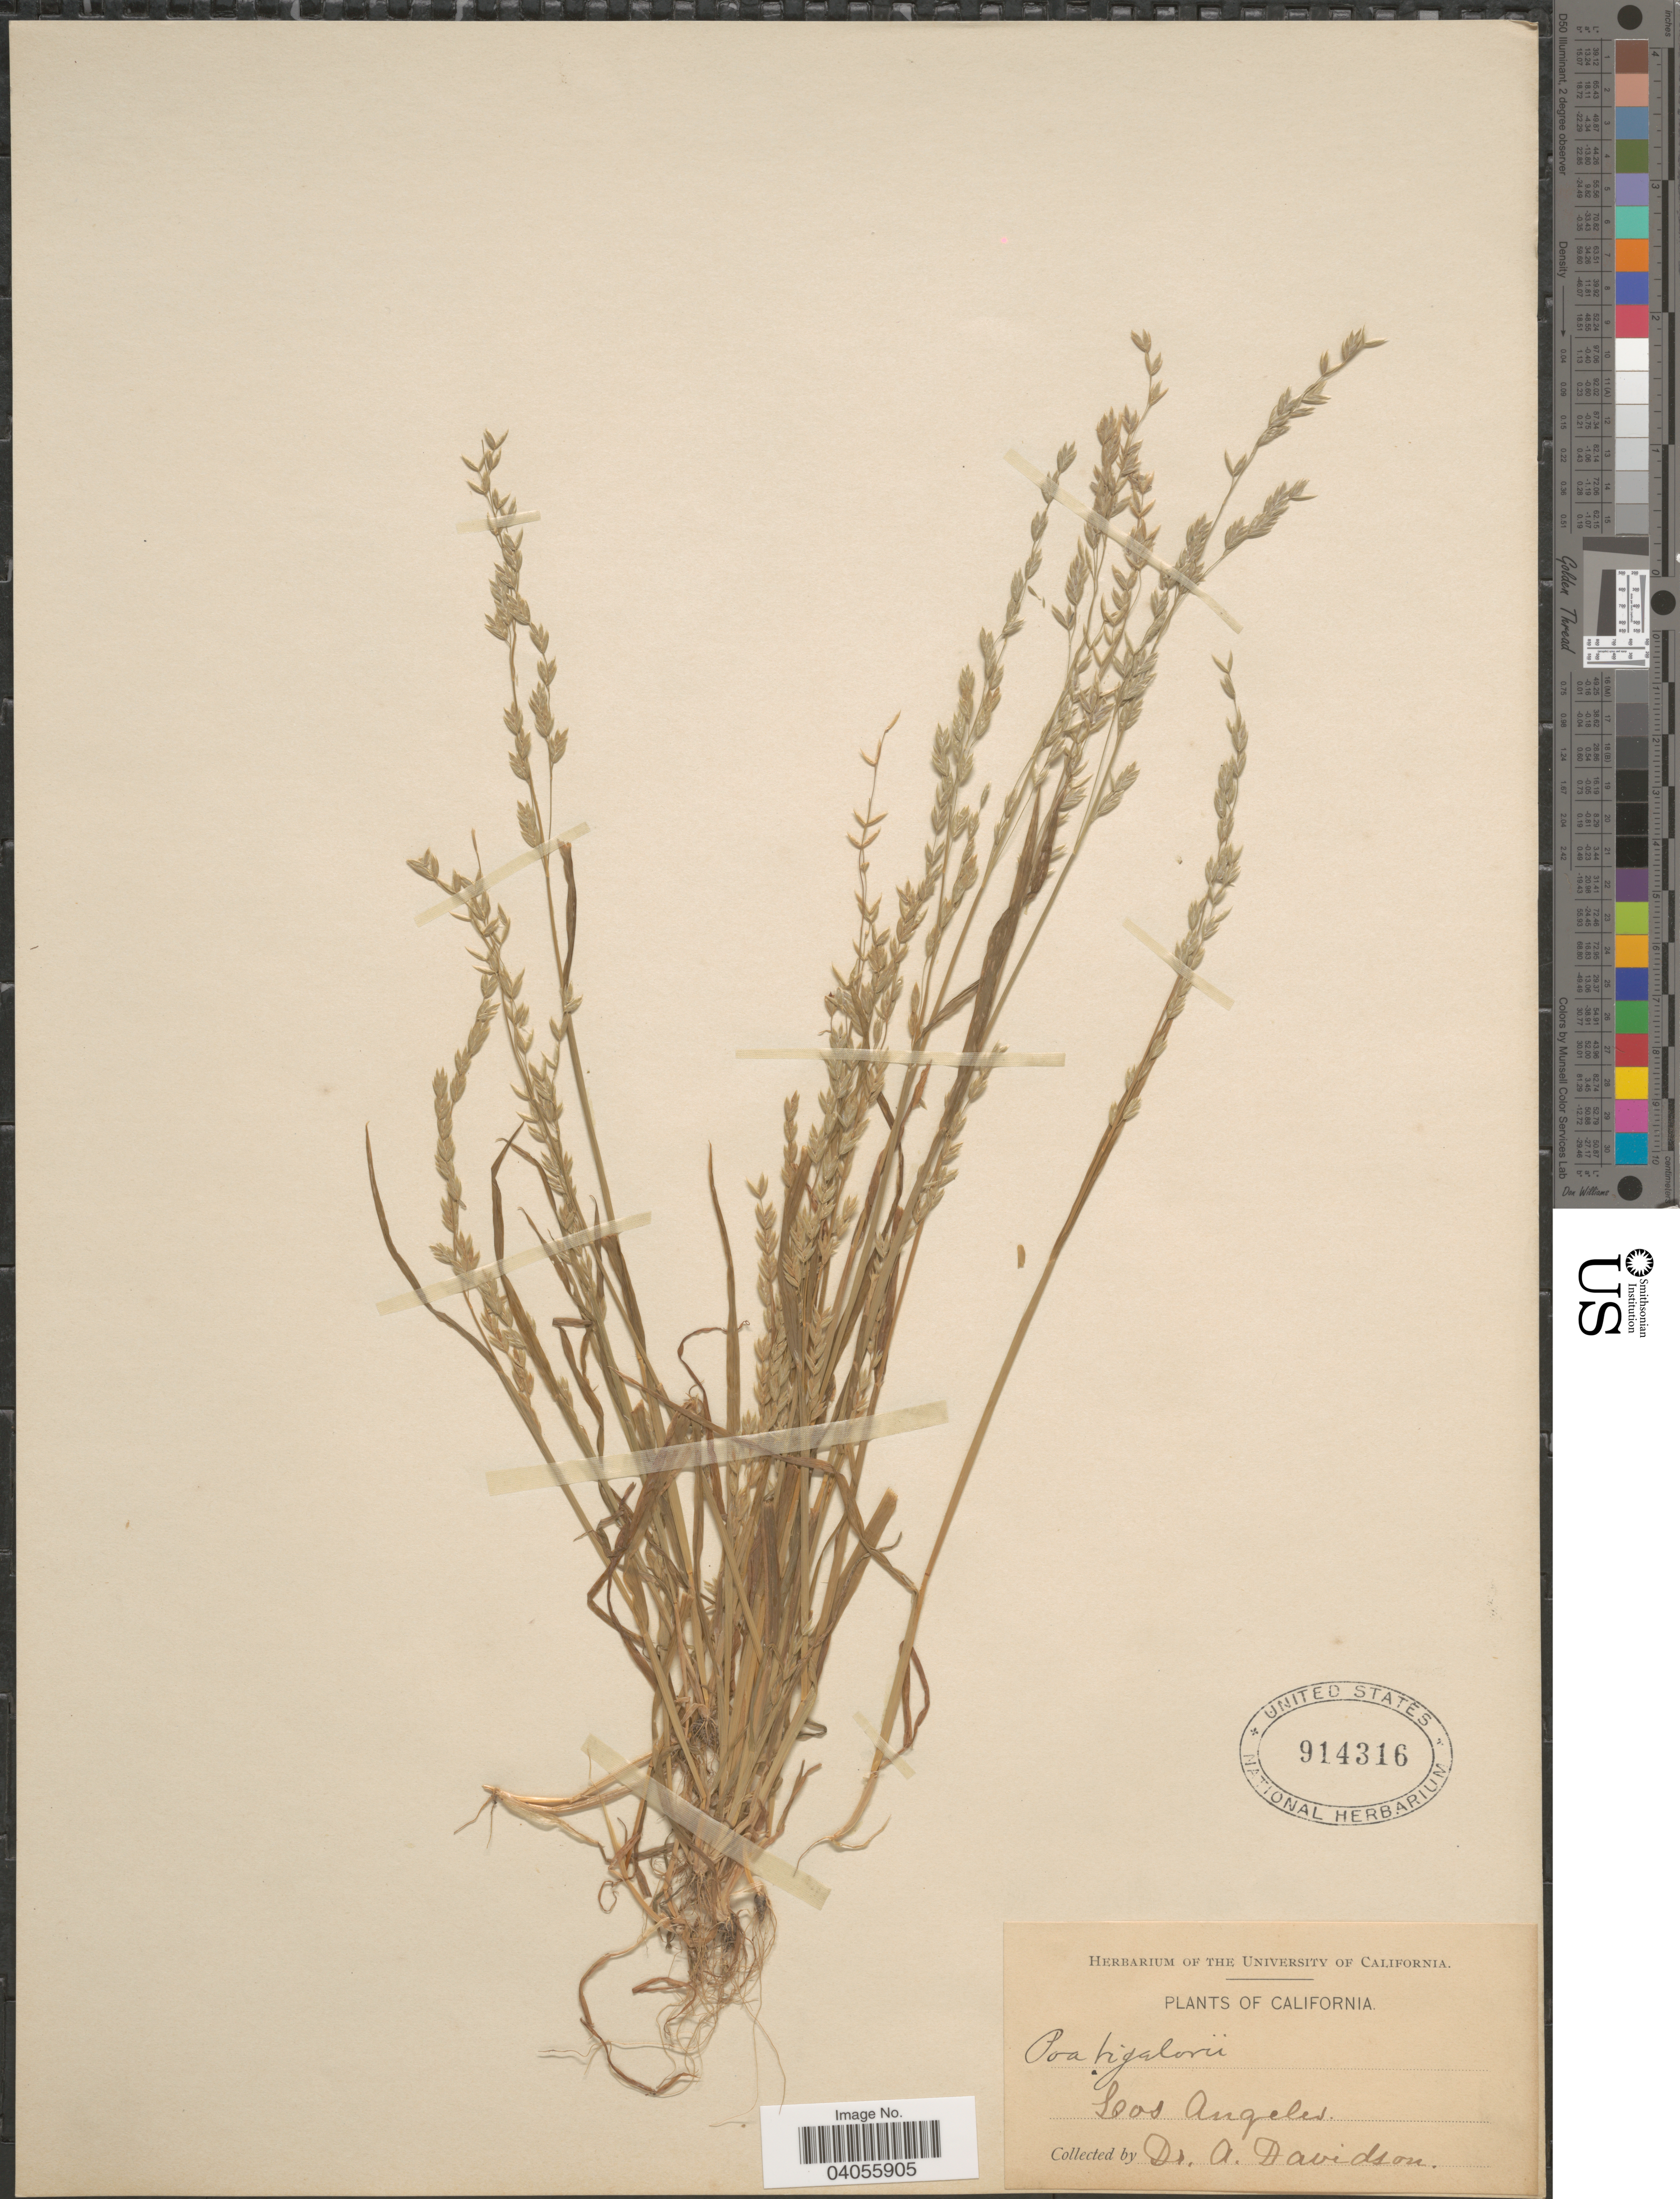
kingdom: Plantae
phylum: Tracheophyta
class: Liliopsida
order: Poales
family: Poaceae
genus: Poa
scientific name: Poa bigelovii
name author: Vasey & Scribn.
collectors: A. Davidson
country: United States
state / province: California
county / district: Los Angeles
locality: Los Angeles.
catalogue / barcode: US 914316